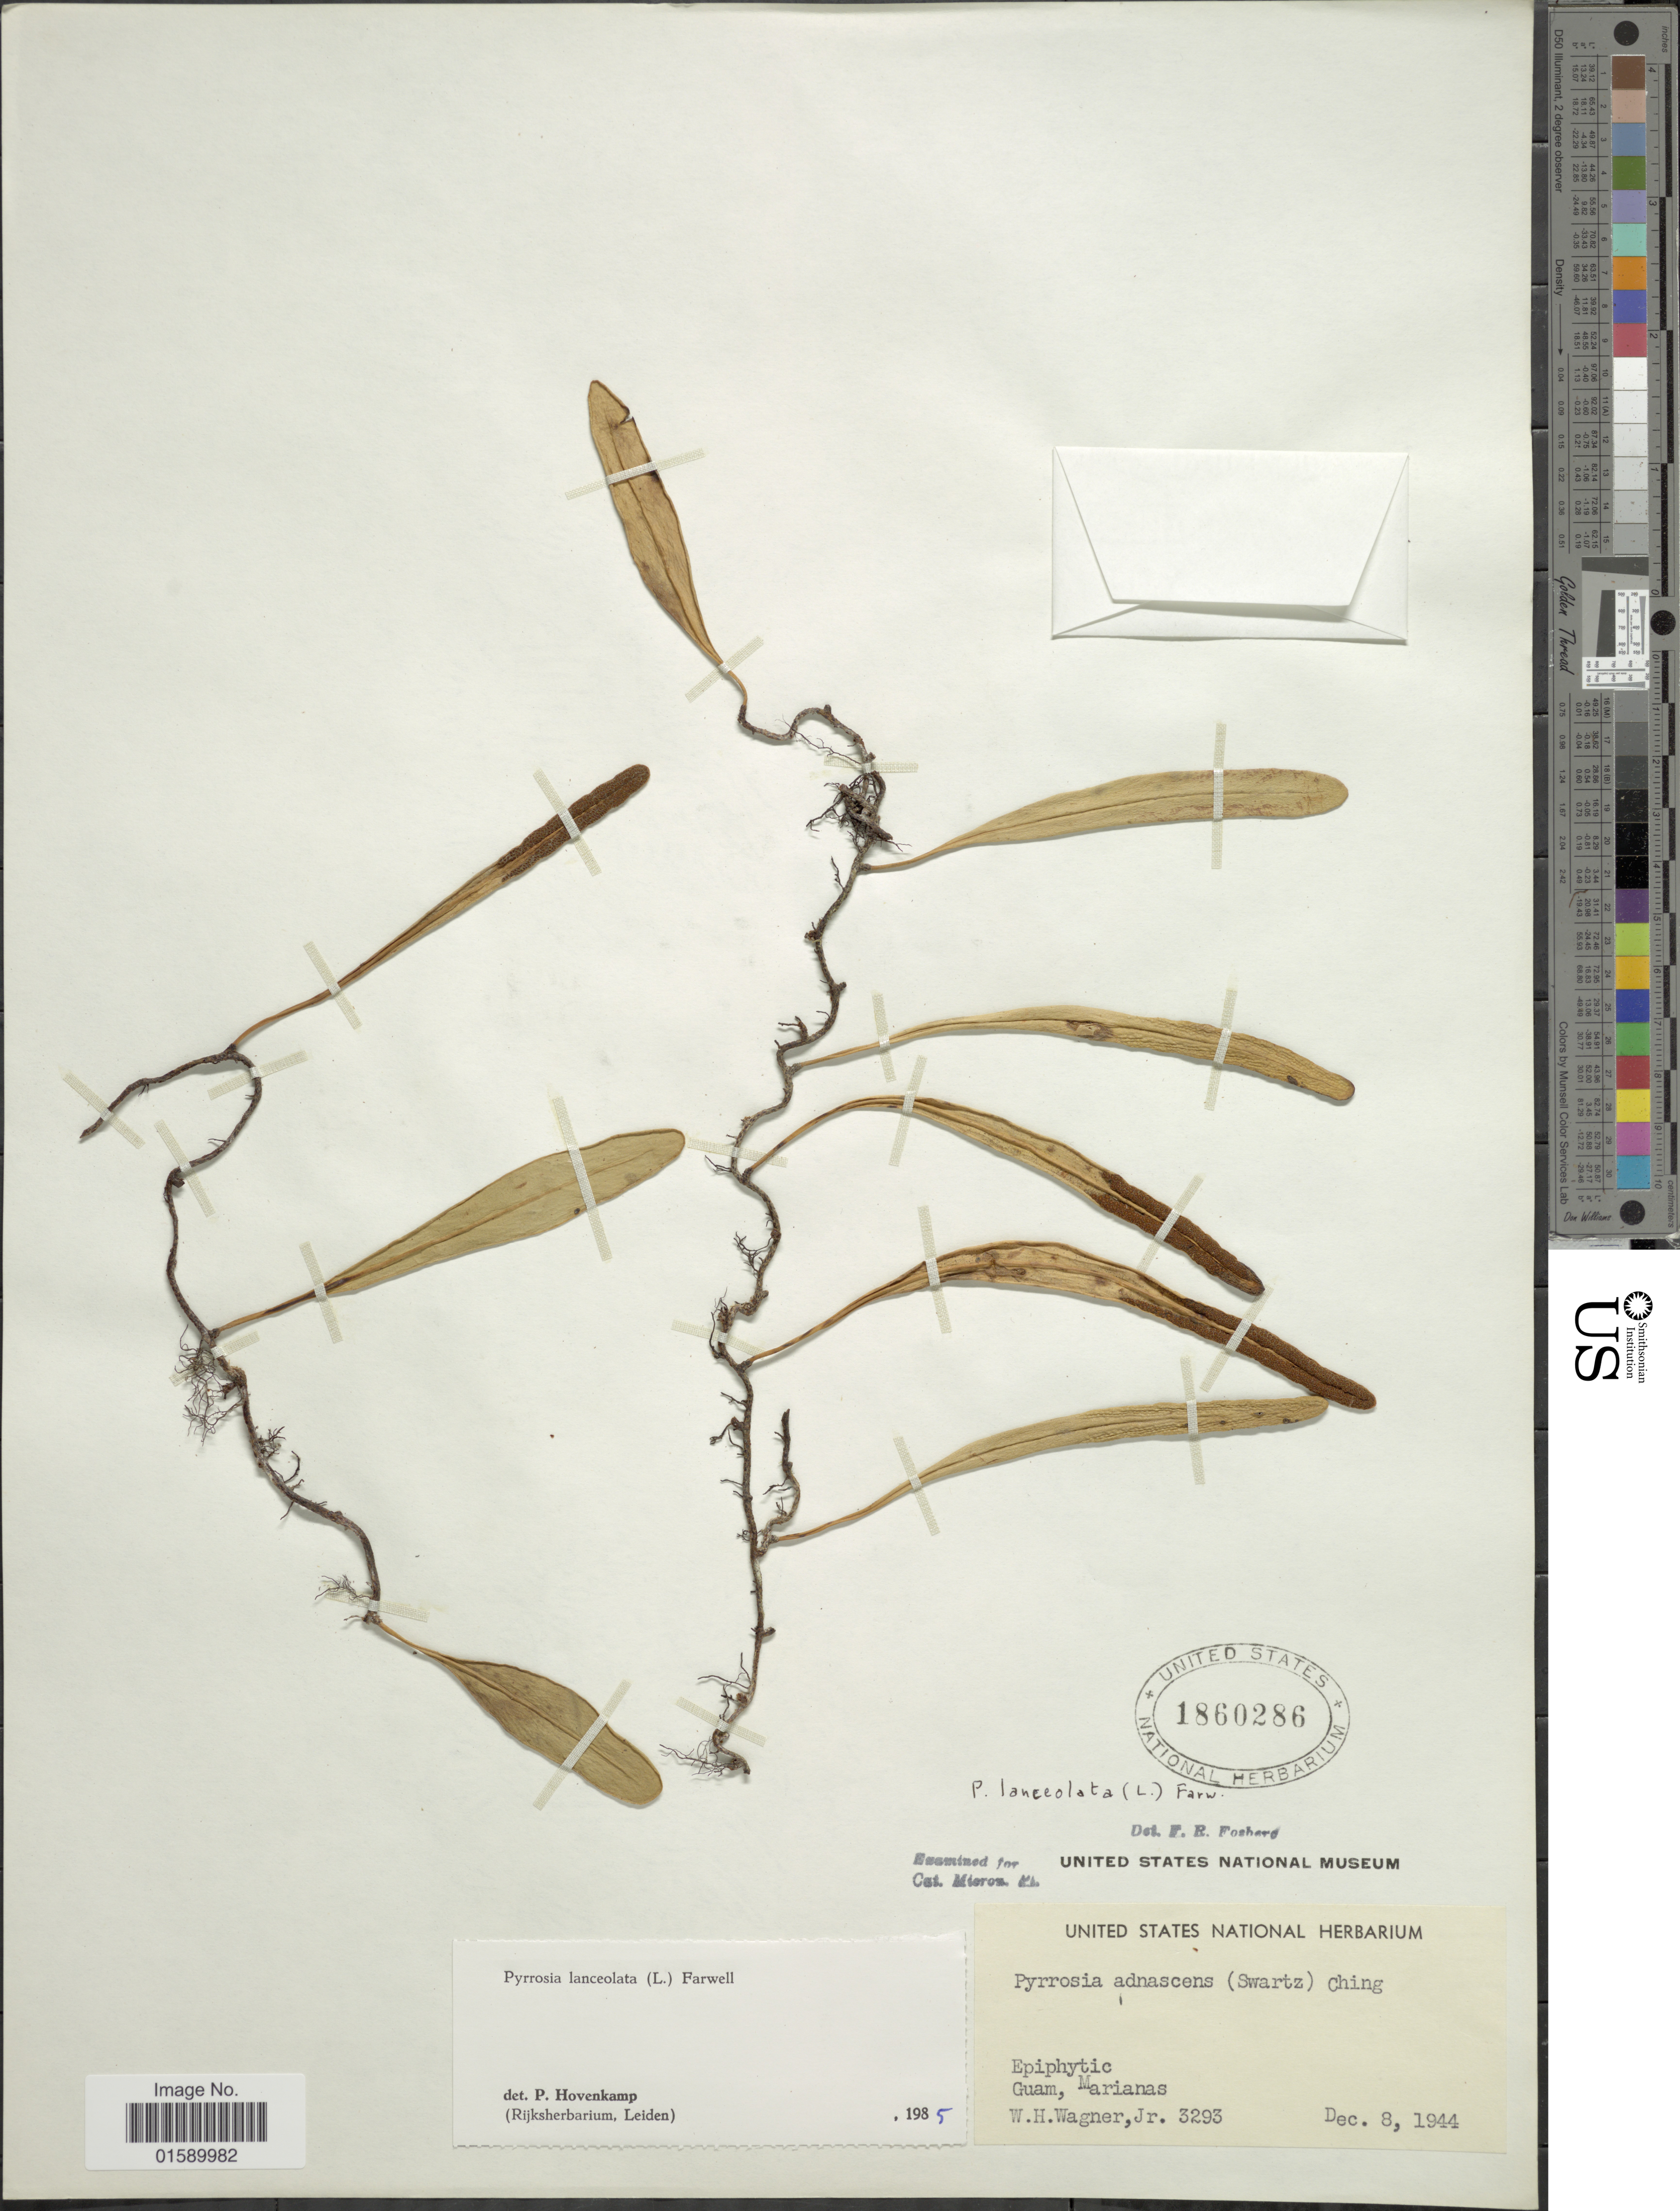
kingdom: Plantae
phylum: Tracheophyta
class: Polypodiopsida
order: Polypodiales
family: Polypodiaceae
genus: Pyrrosia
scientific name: Pyrrosia lanceolata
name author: (L.) Farw.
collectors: W. H. Wagner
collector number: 3293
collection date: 1944-12-08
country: Guam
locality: Guam, Marianas.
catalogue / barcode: US 1860286